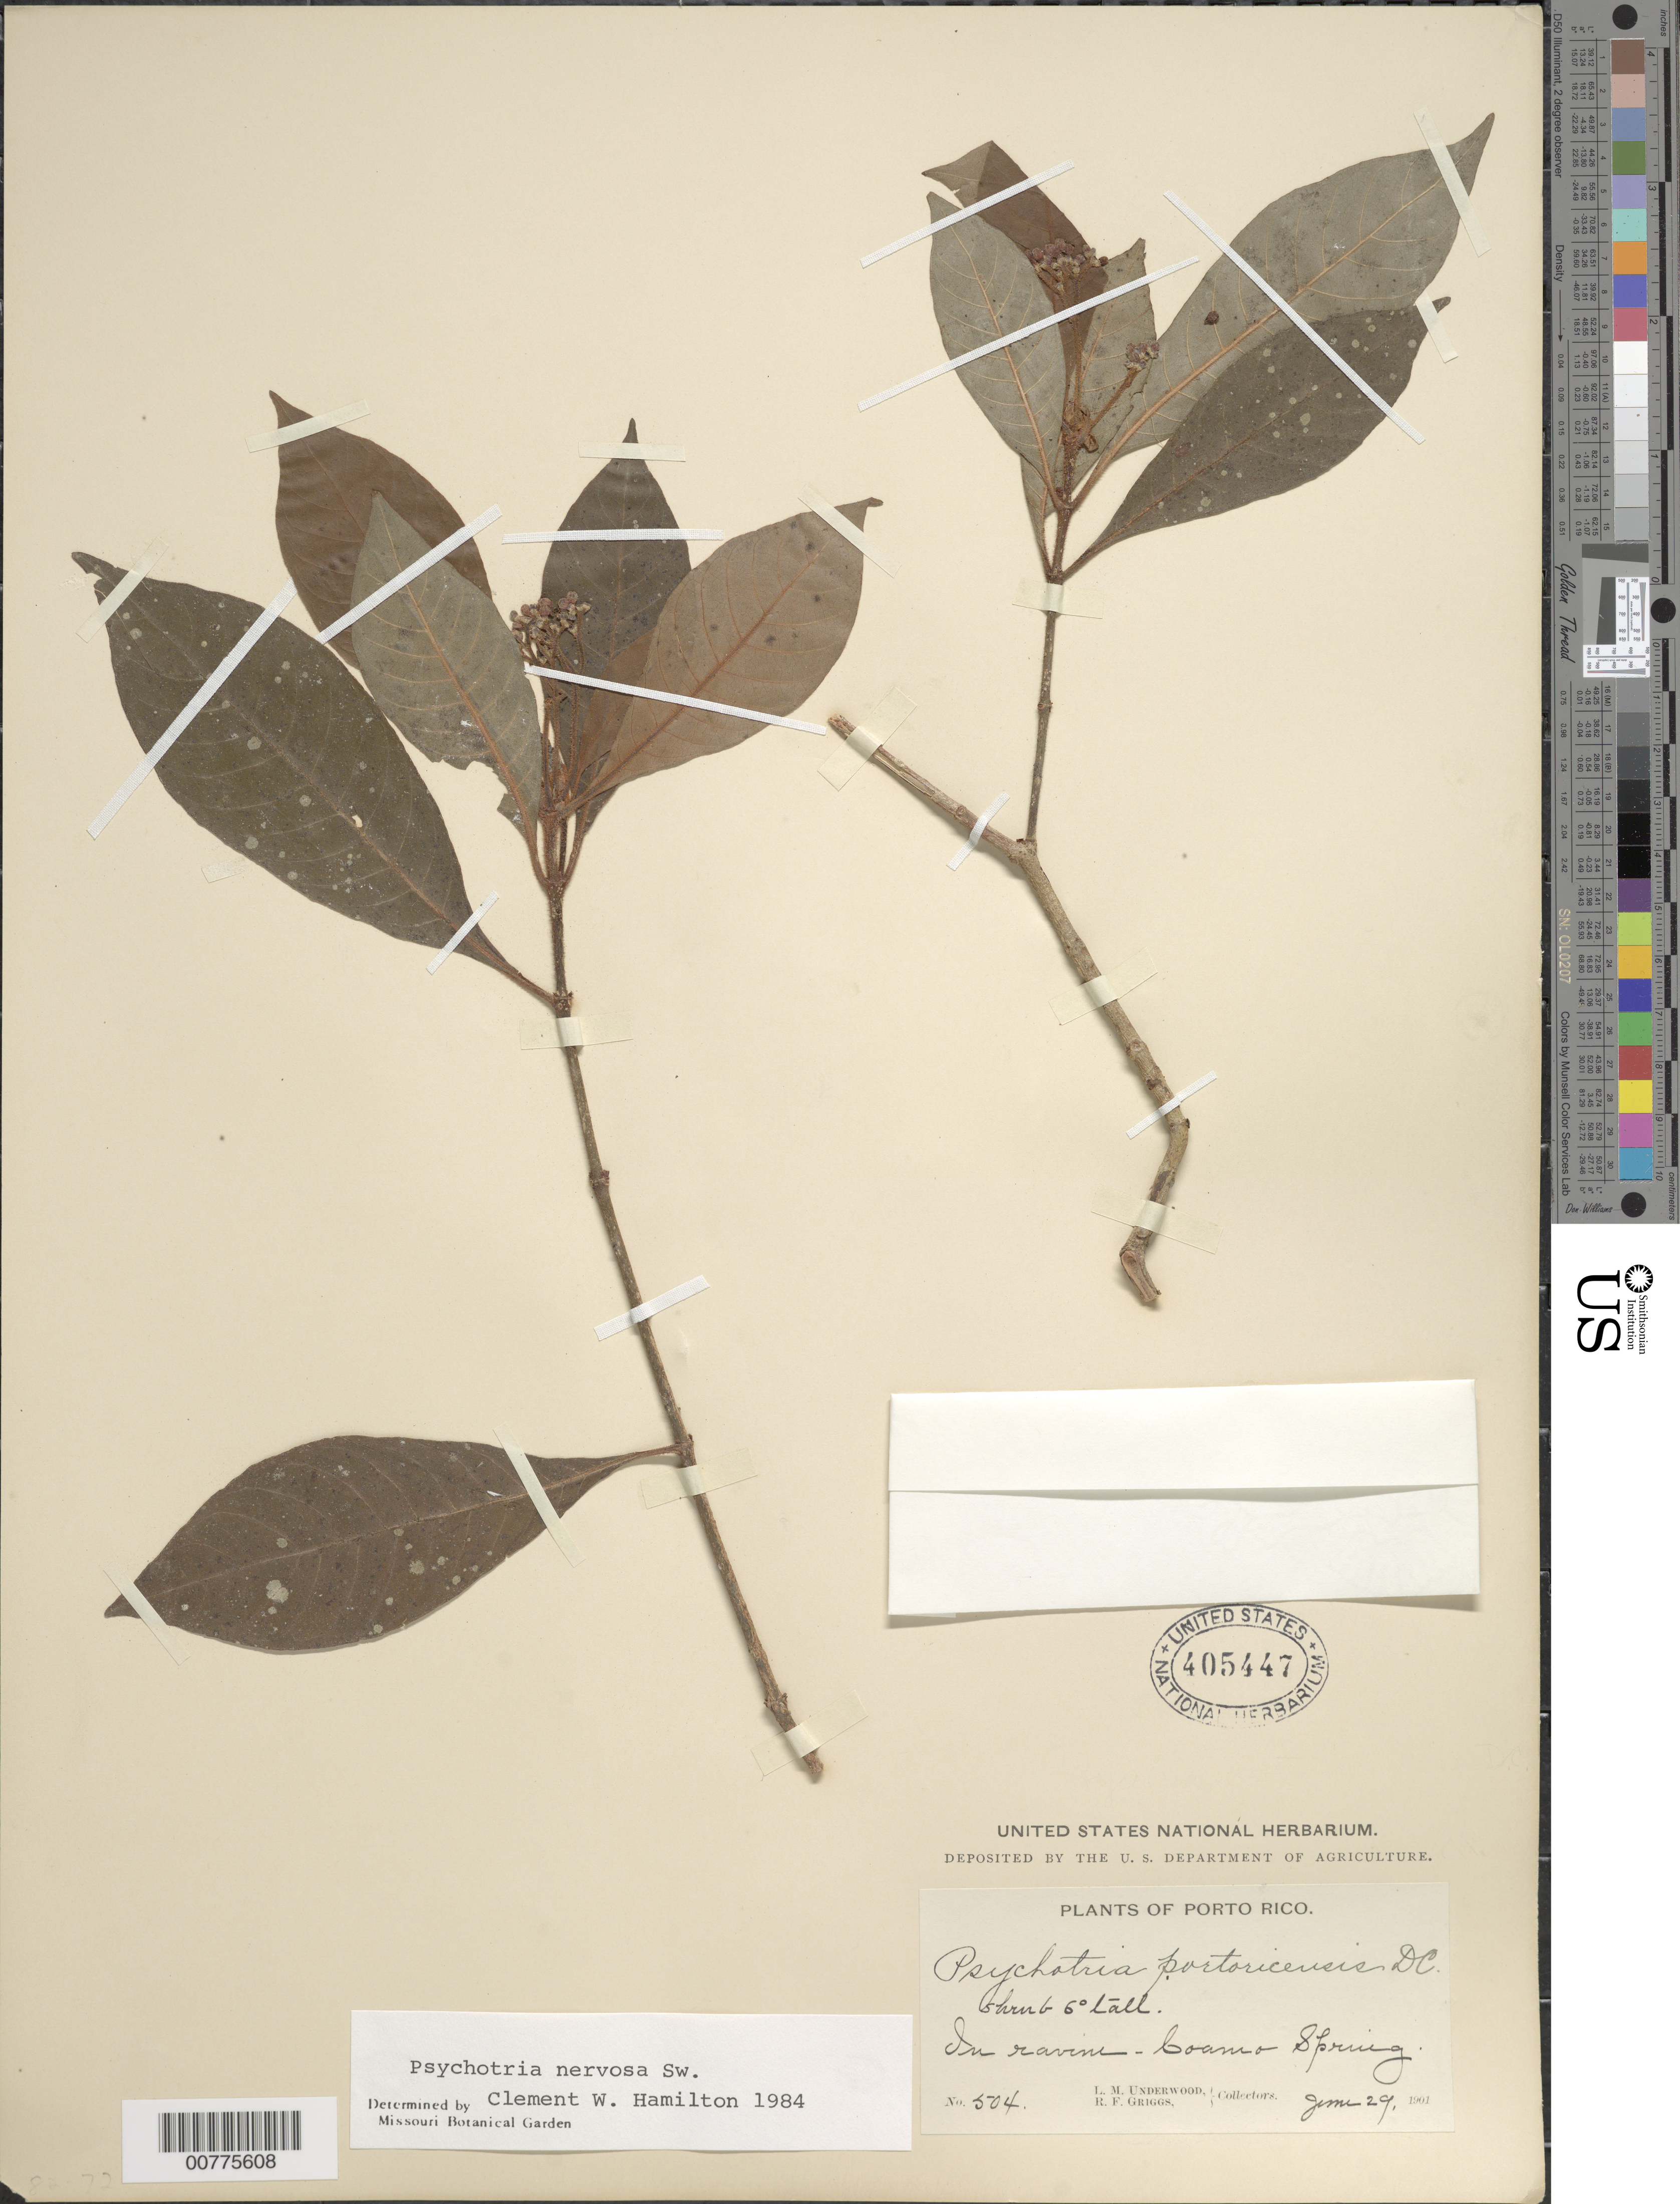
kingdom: Plantae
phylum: Tracheophyta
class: Magnoliopsida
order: Gentianales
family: Rubiaceae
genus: Psychotria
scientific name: Psychotria nervosa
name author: Sw.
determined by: Hamilton, C. W.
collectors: L. M. Underwood & R. F. Griggs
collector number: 504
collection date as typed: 29 Jun 1901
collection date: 1901-06-29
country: Puerto Rico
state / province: Coamo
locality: Coamo Springs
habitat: In ravine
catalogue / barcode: US 405447